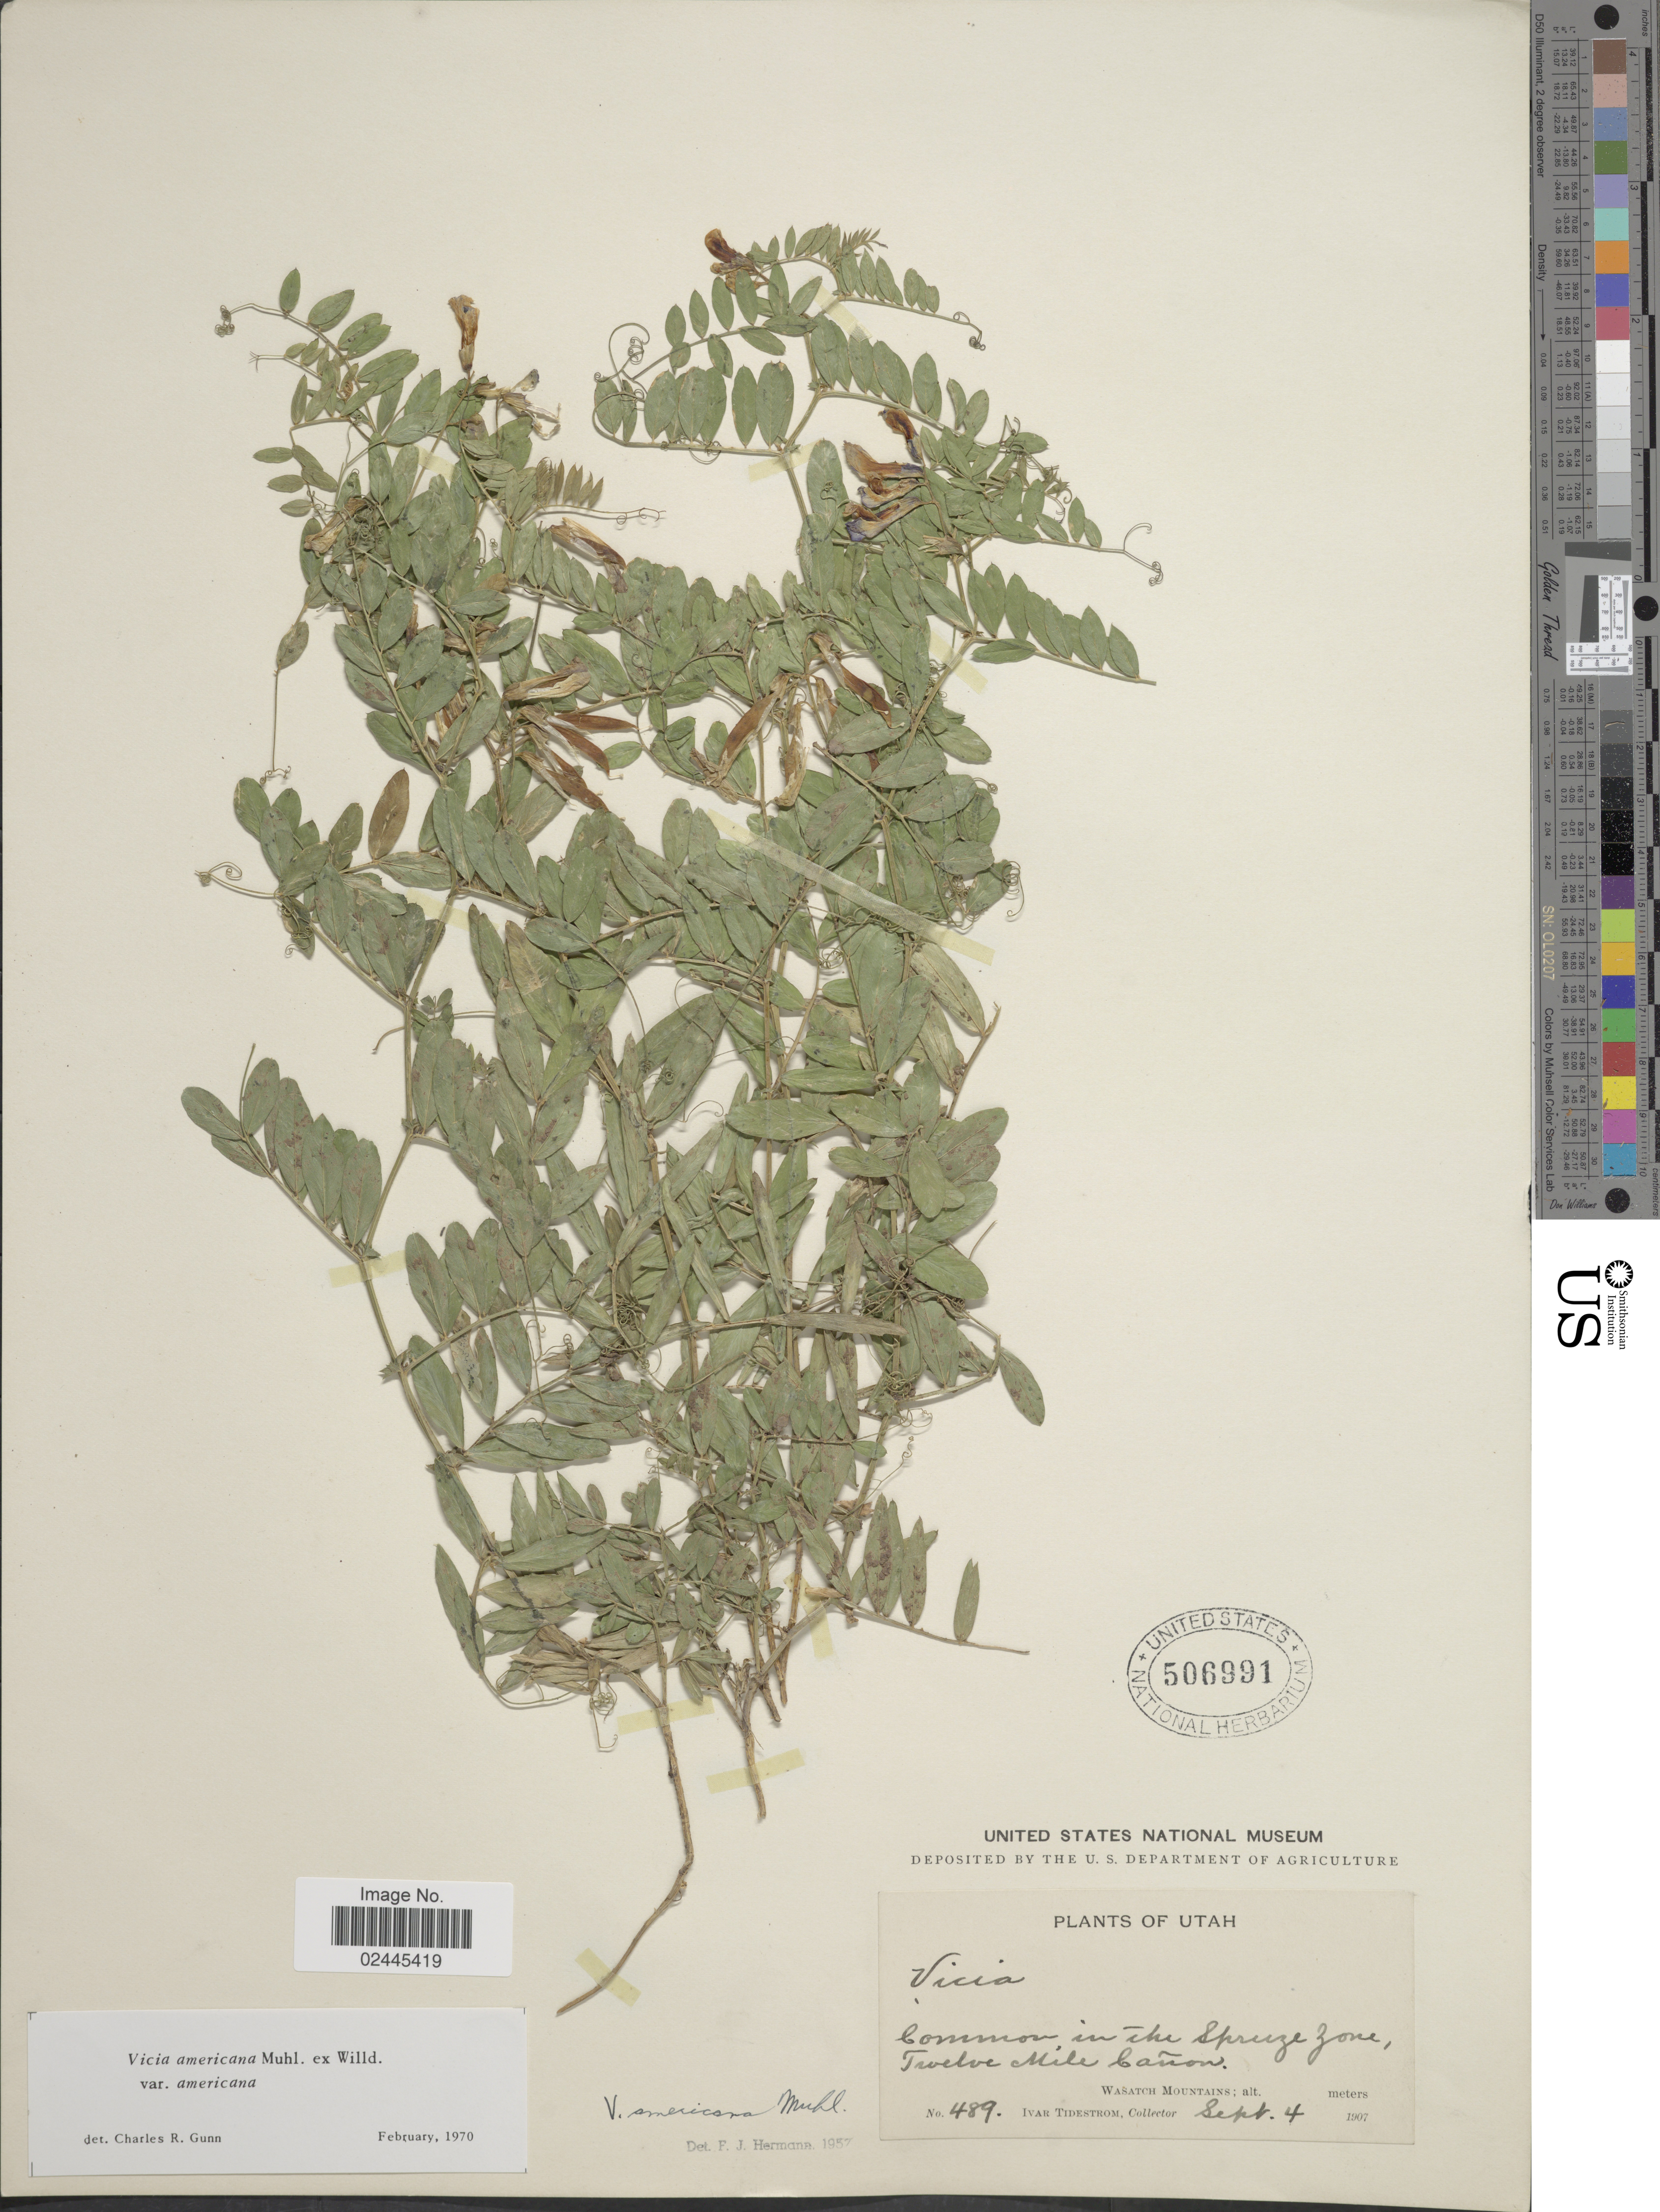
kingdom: Plantae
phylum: Tracheophyta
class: Magnoliopsida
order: Fabales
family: Fabaceae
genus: Vicia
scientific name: Vicia americana var. americana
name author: Muhl. ex Willd.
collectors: I. F. Tidestrom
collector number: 489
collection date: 1907-09-04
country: United States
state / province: Utah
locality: Spruce zone, Twelve Mile Canon, Wasatch Mountains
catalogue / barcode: US 506991